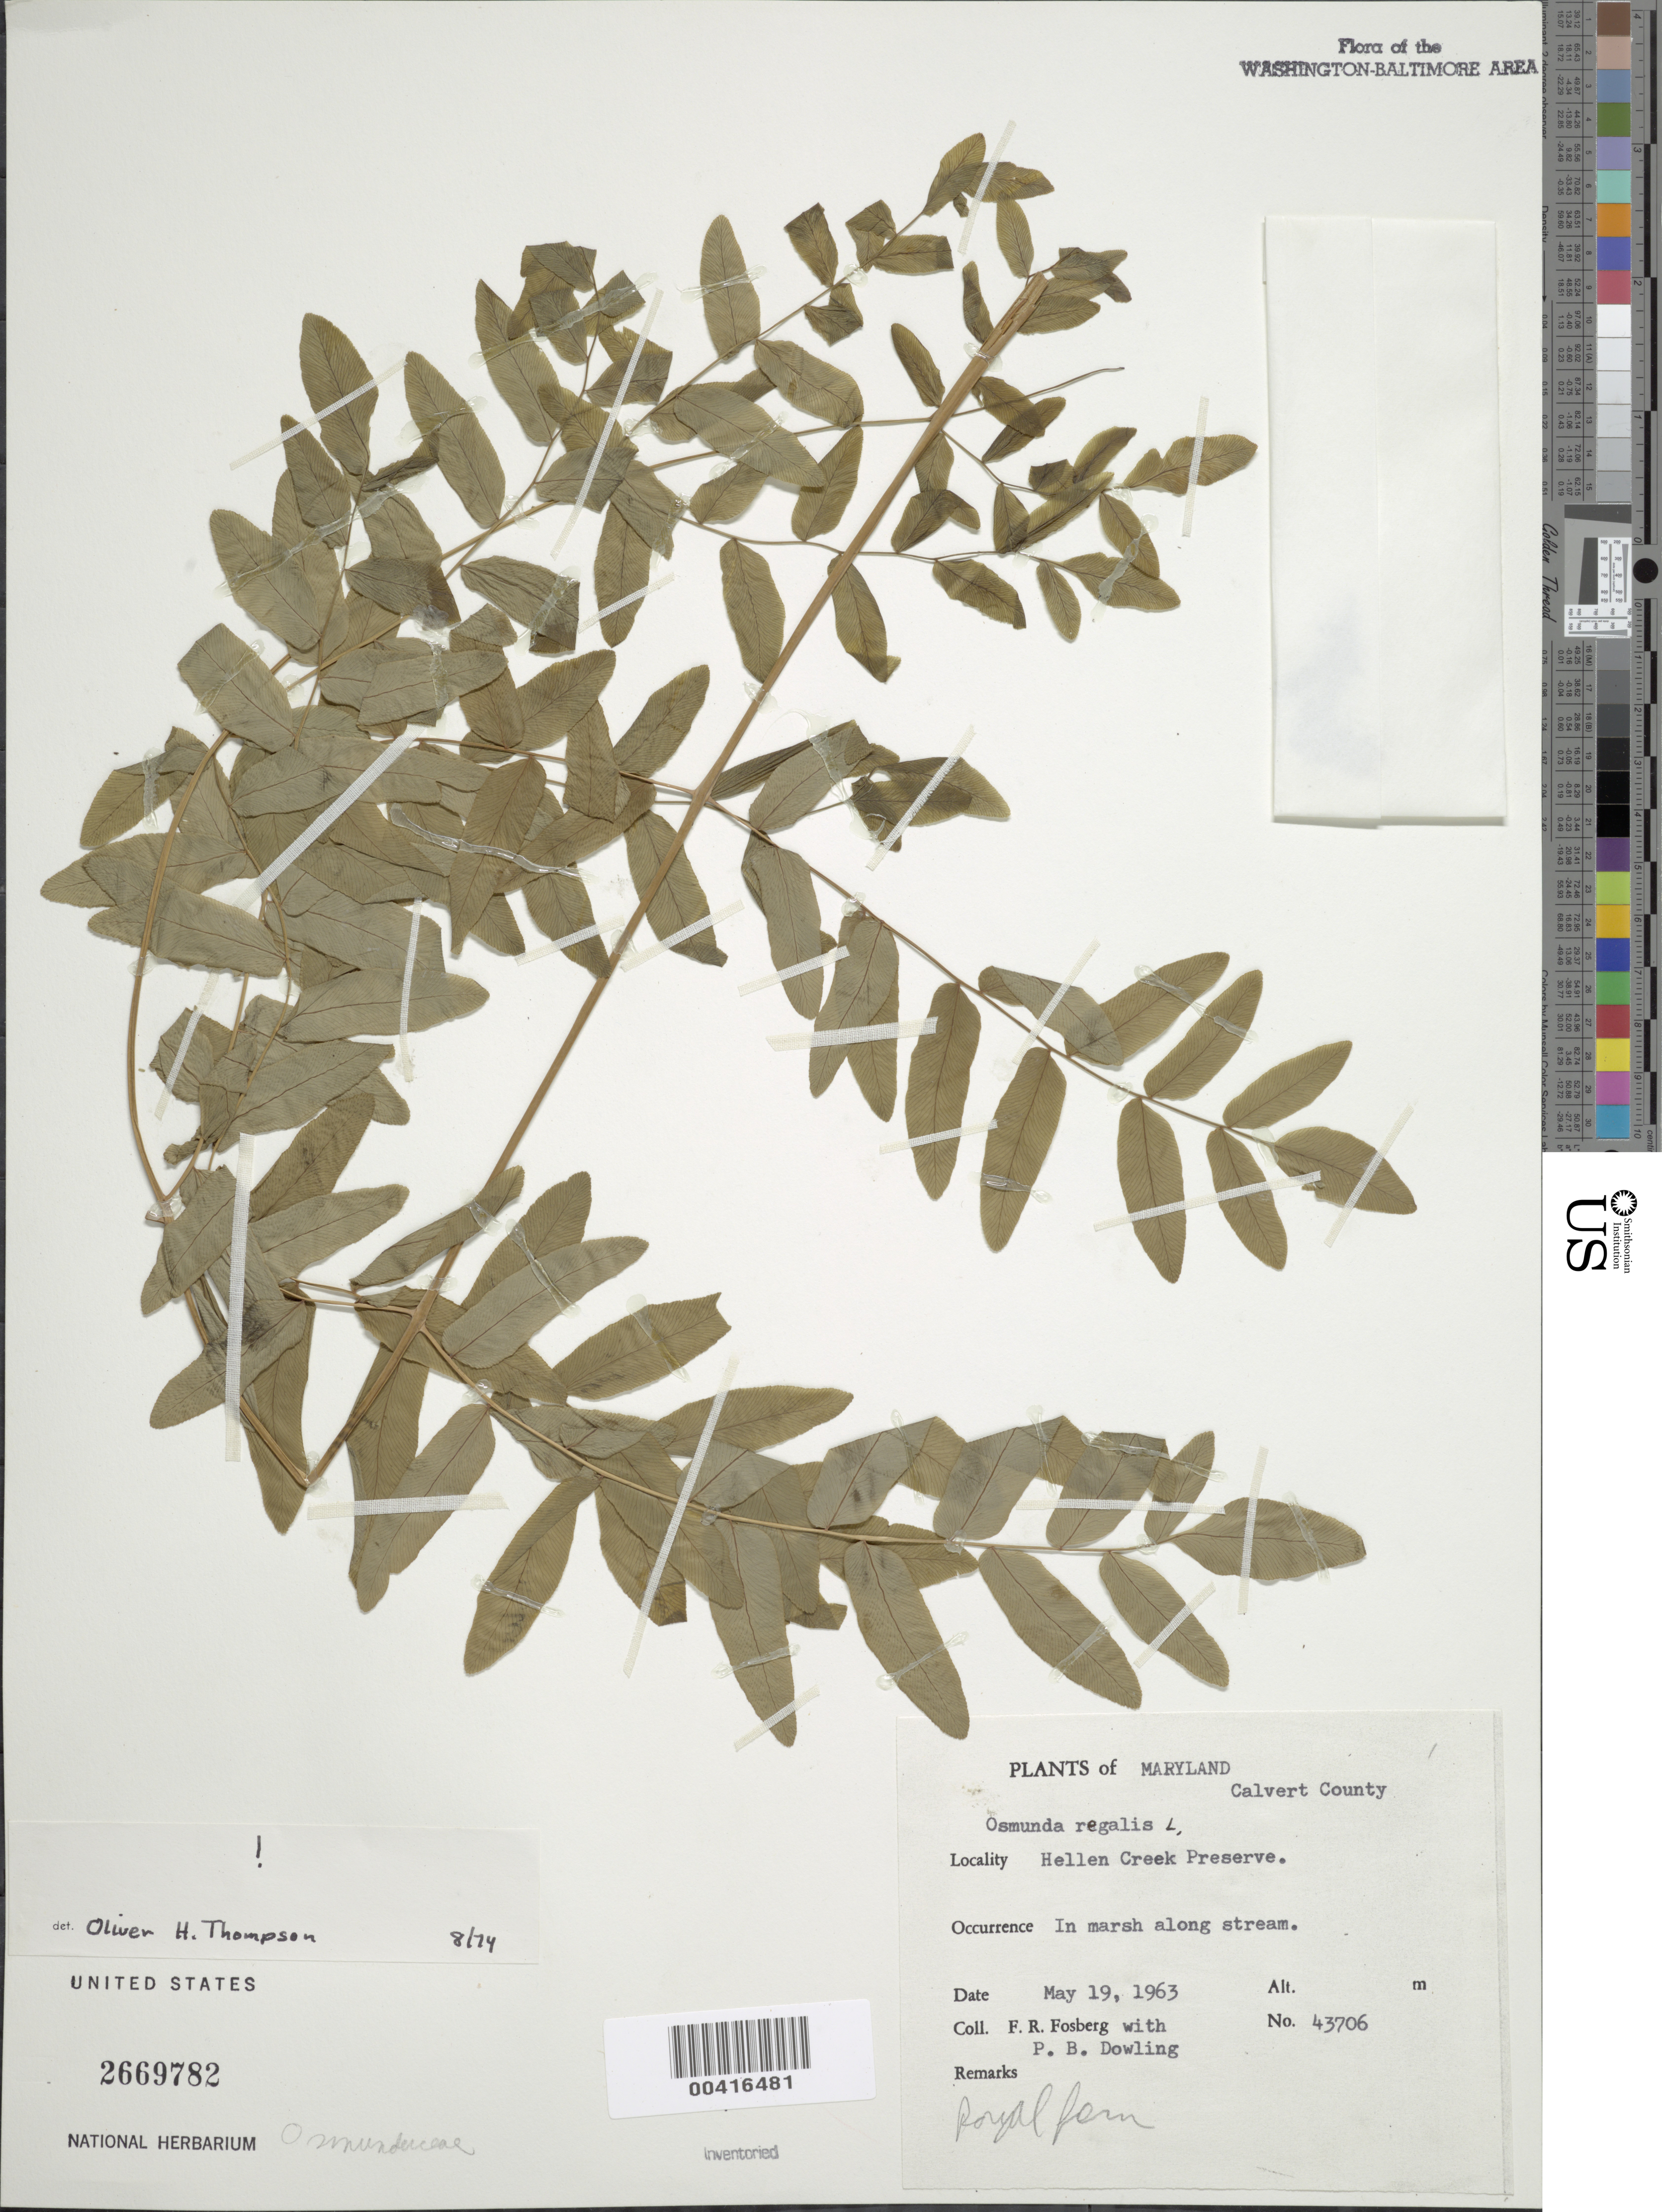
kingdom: Plantae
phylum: Tracheophyta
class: Polypodiopsida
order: Osmundales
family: Osmundaceae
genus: Osmunda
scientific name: Osmunda regalis var. spectabilis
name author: (Willd.) A. Gray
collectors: F. R. Fosberg & P. Dowling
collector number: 43706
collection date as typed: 19 May 1963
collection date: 1963-05-19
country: United States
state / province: Maryland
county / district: Calvert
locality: Hellen Creek Preserve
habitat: In marsh along stream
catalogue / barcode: US 2669782